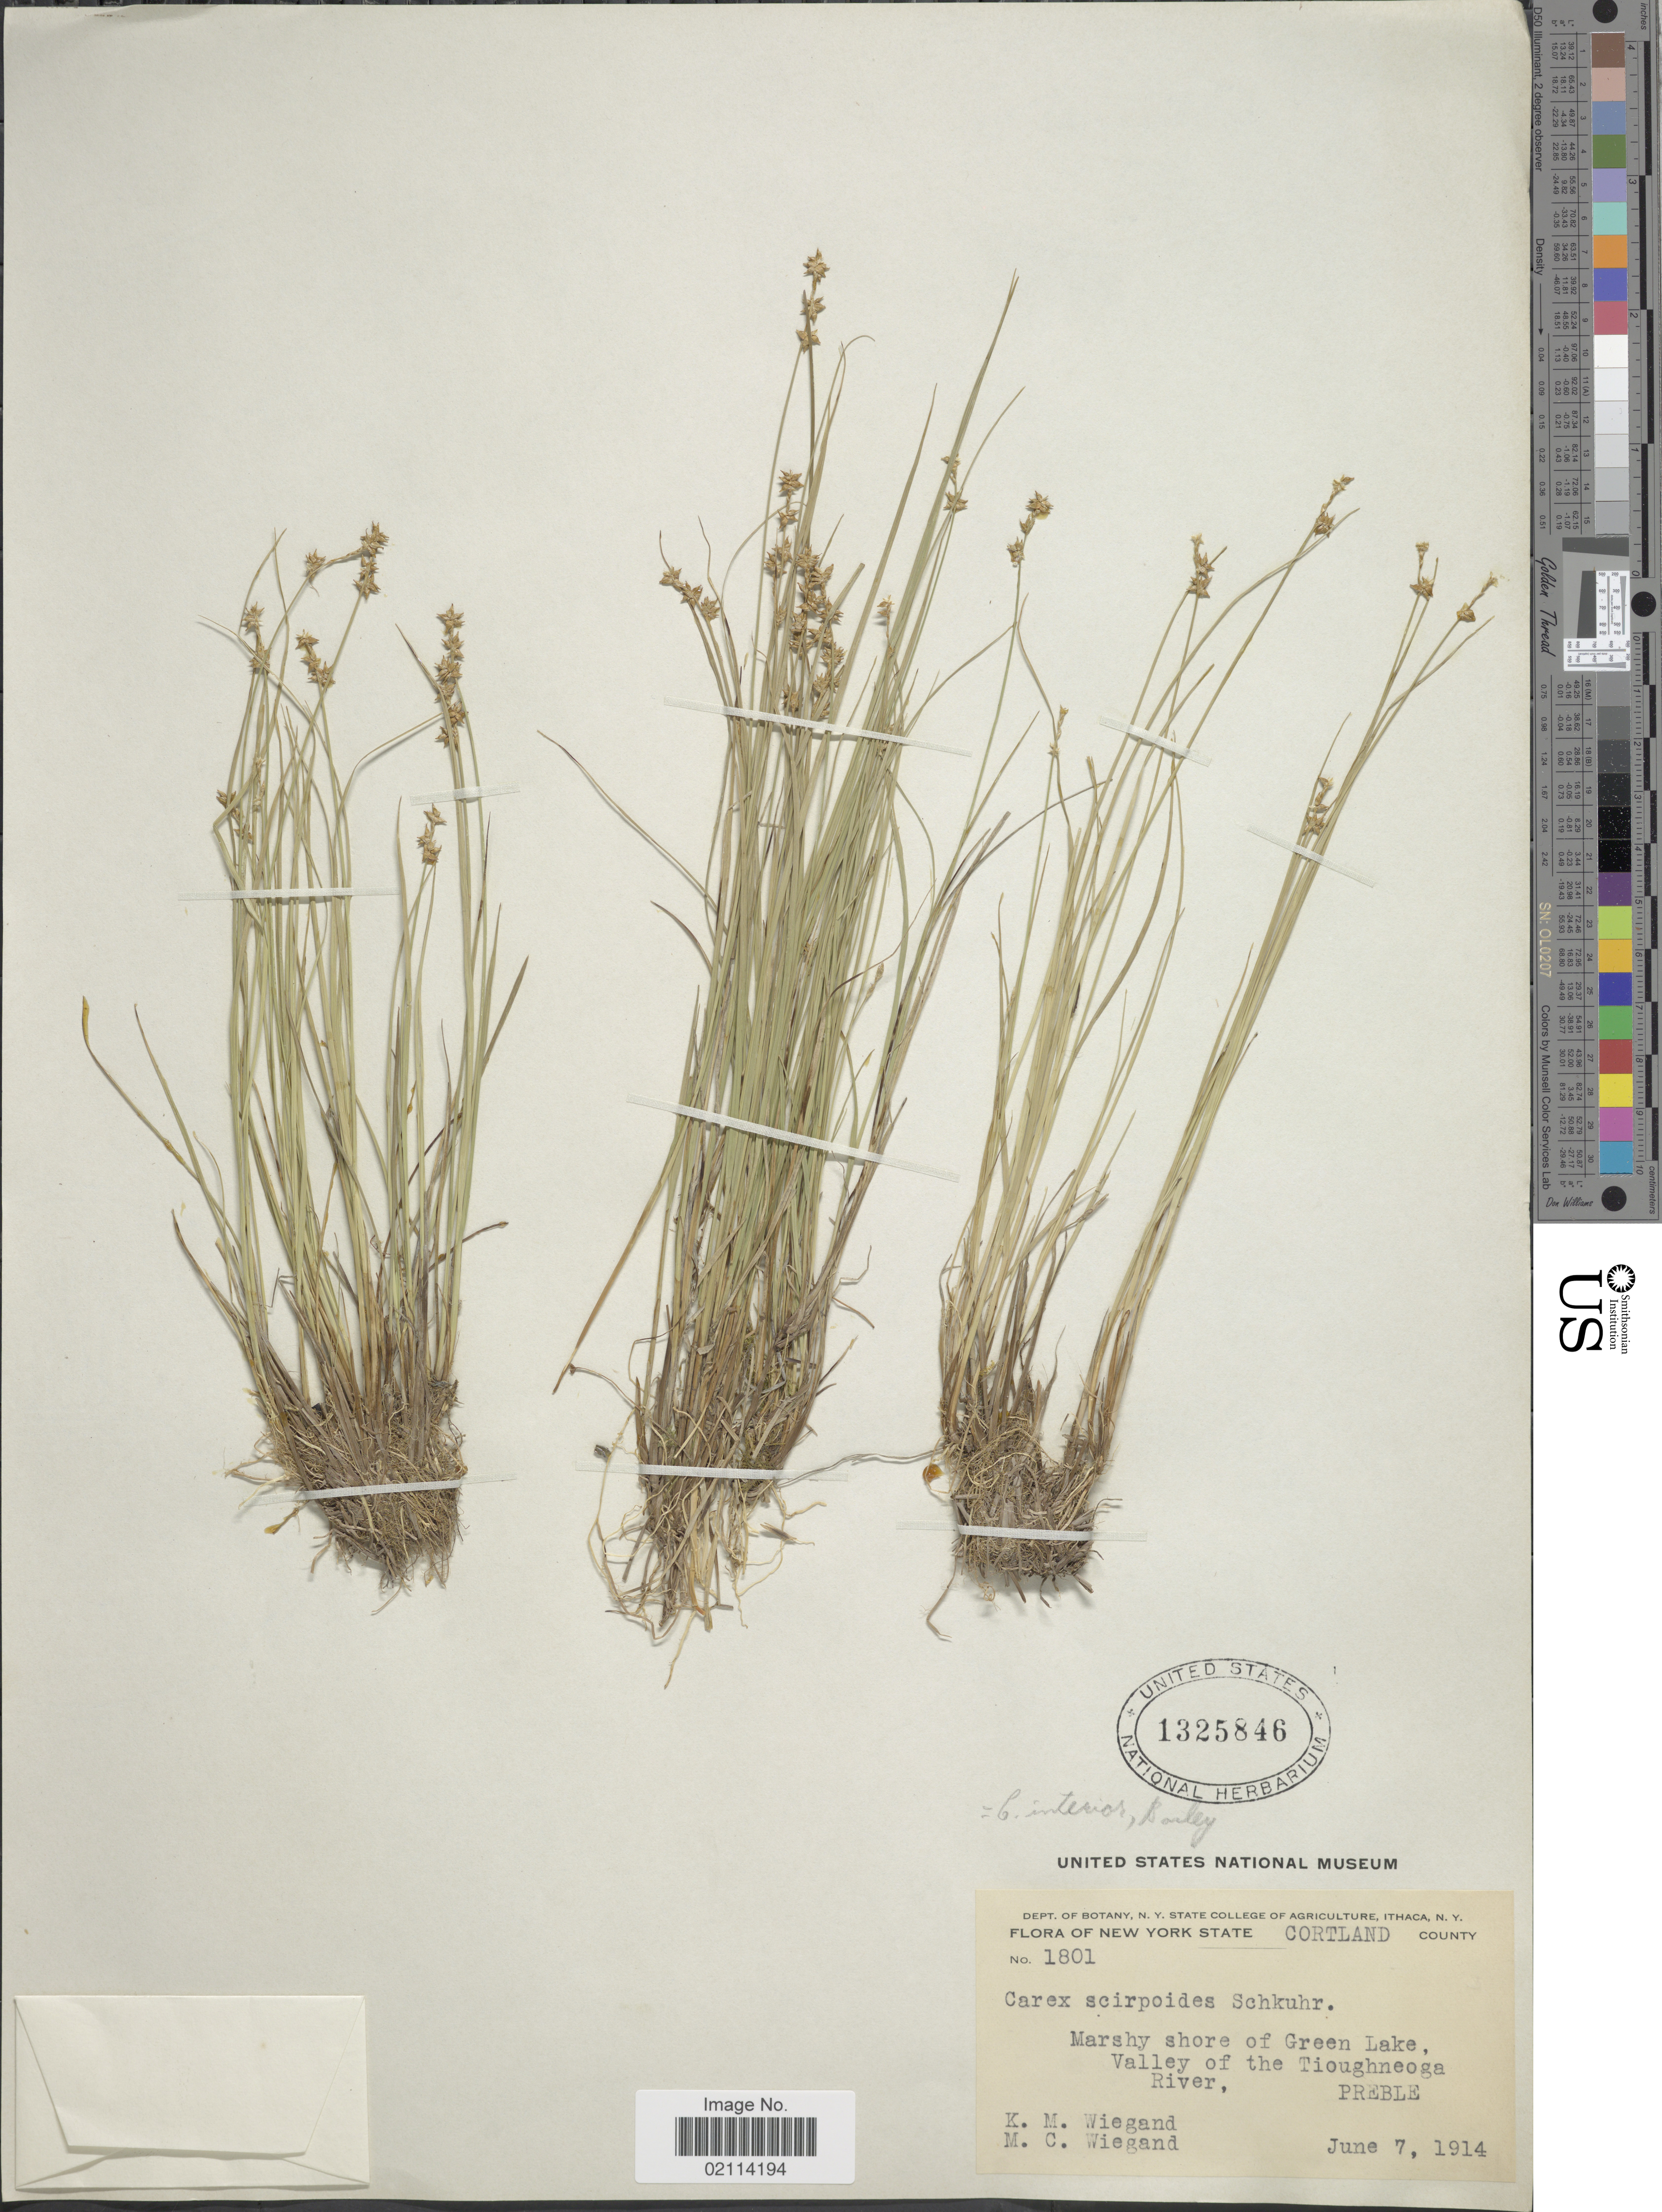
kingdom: Plantae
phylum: Tracheophyta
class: Liliopsida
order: Poales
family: Cyperaceae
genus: Carex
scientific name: Carex interior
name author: L.H. Bailey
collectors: K. M. Wiegand & M. Wiegand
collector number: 1801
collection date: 1914-06-07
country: United States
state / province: New York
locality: Cortland County, marshy shore of Green Lake, Valley of the Tioughneoga River, Preble.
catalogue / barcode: US 1325846